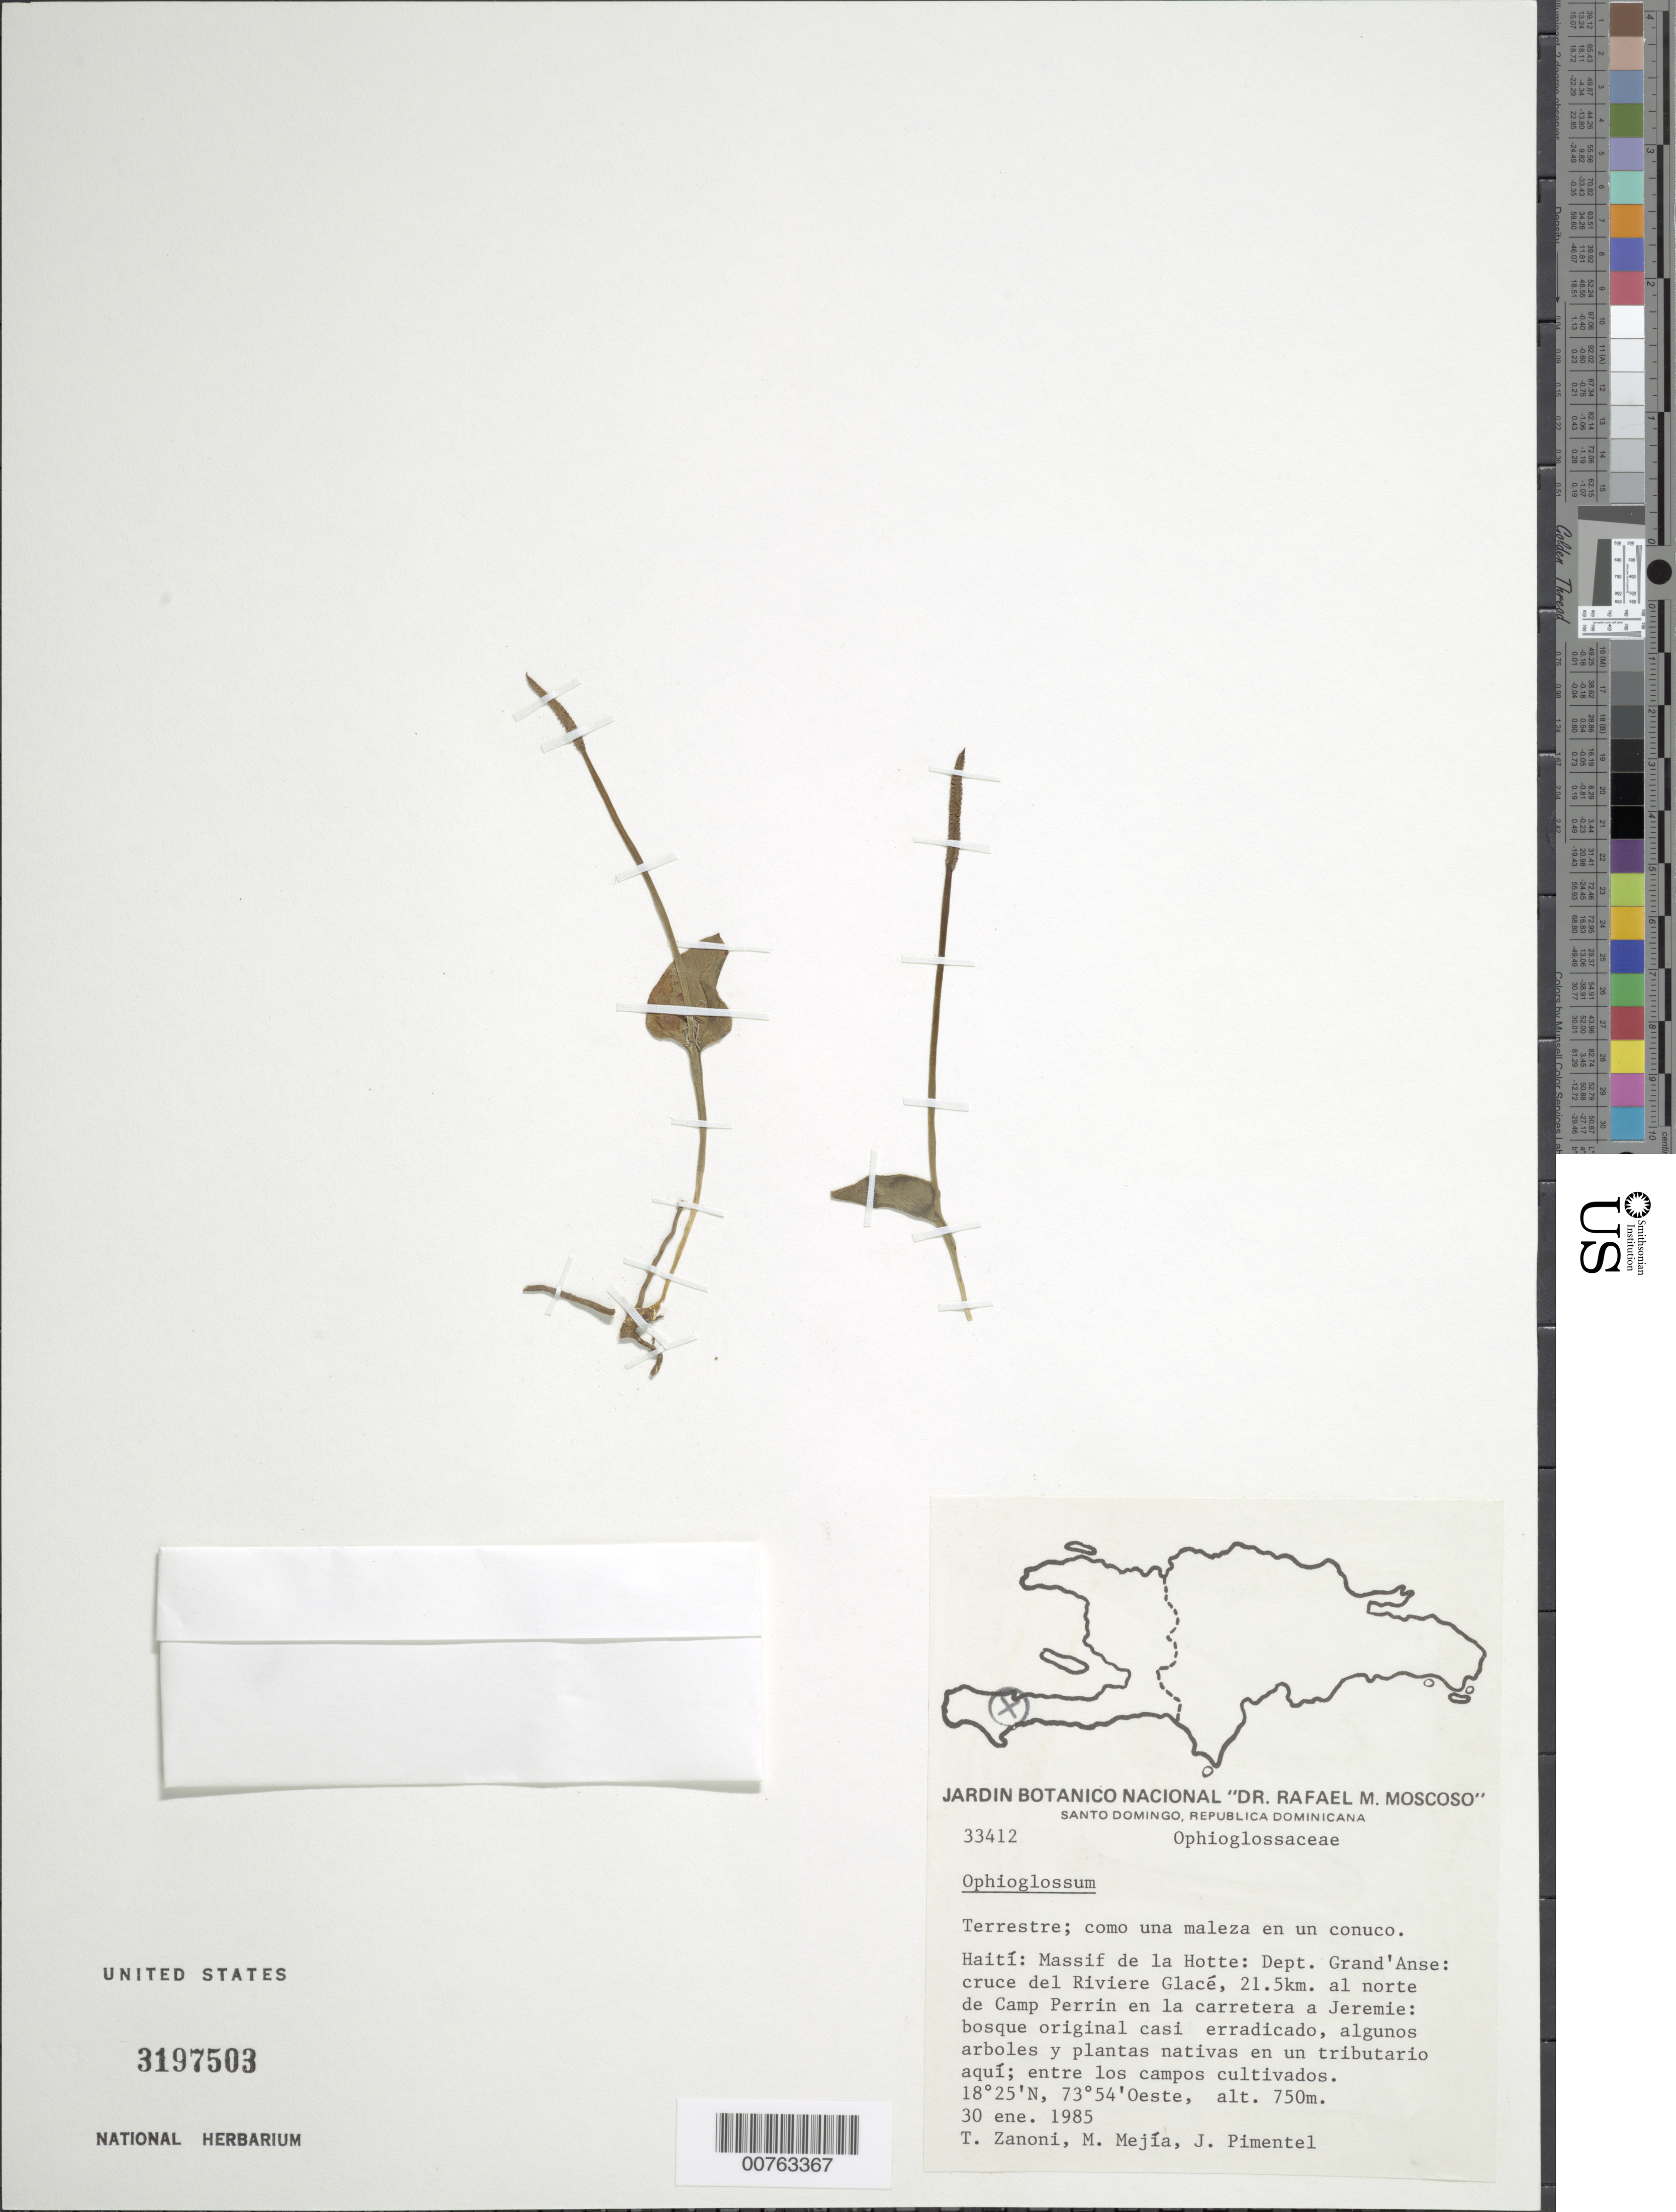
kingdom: Plantae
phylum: Tracheophyta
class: Polypodiopsida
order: Ophioglossales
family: Ophioglossaceae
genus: Ophioglossum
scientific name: Ophioglossum harrisii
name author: Underw.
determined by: Clausen, R. T.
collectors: T. A. Zanoni, M. Mejia & J. Pimentel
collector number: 33412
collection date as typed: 30 Jan 1985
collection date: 1985-01-30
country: Haiti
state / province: Sud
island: Hispaniola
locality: Massif de la Hotte, Dept. Grand'Anse, cruce del Riviere Glacé, 21.5 km al N de Camp Perrin en la carretera a Jeremie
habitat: Bosque original casi erradicado, algunos arboles y plantas nativas en un tributario aqui, entre los campos cultivados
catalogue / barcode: US 3197503